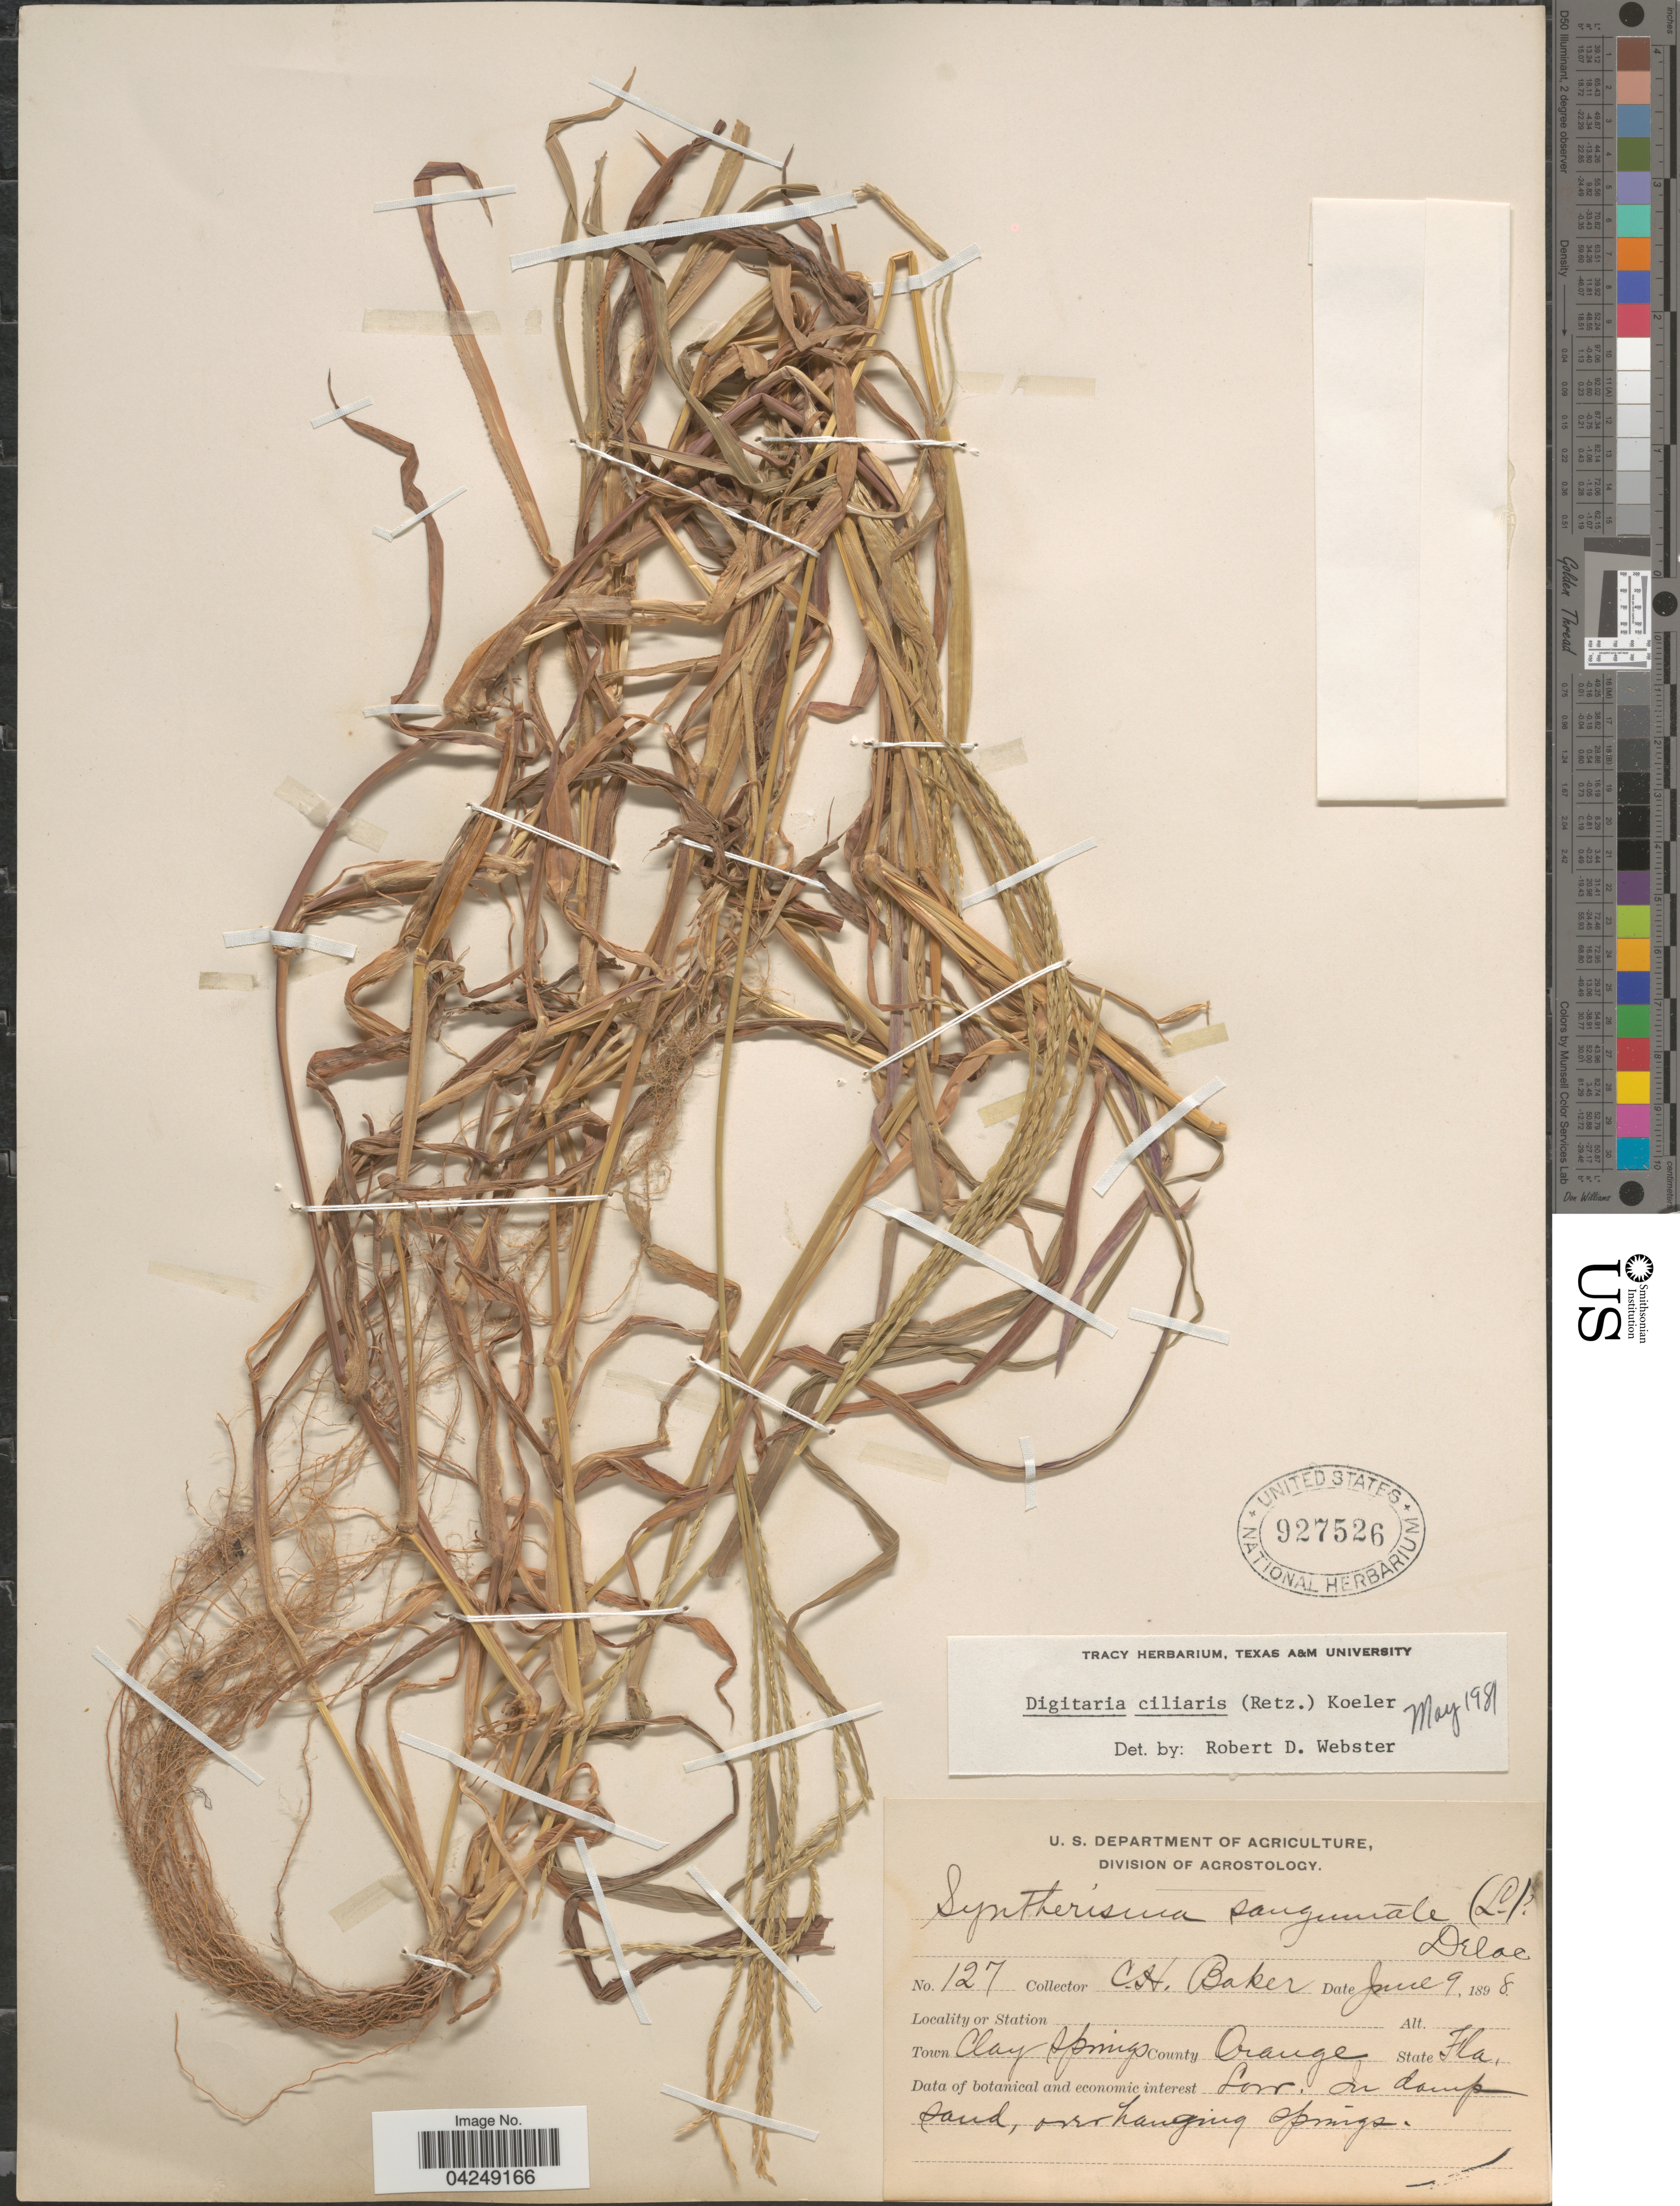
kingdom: Plantae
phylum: Tracheophyta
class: Liliopsida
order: Poales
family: Poaceae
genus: Digitaria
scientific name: Digitaria ciliaris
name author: (Retz.) Koeler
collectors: C. H. Baker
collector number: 127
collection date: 1898-06-09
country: United States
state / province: Florida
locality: Town Clay Springs. County Orange.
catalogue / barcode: US 927526